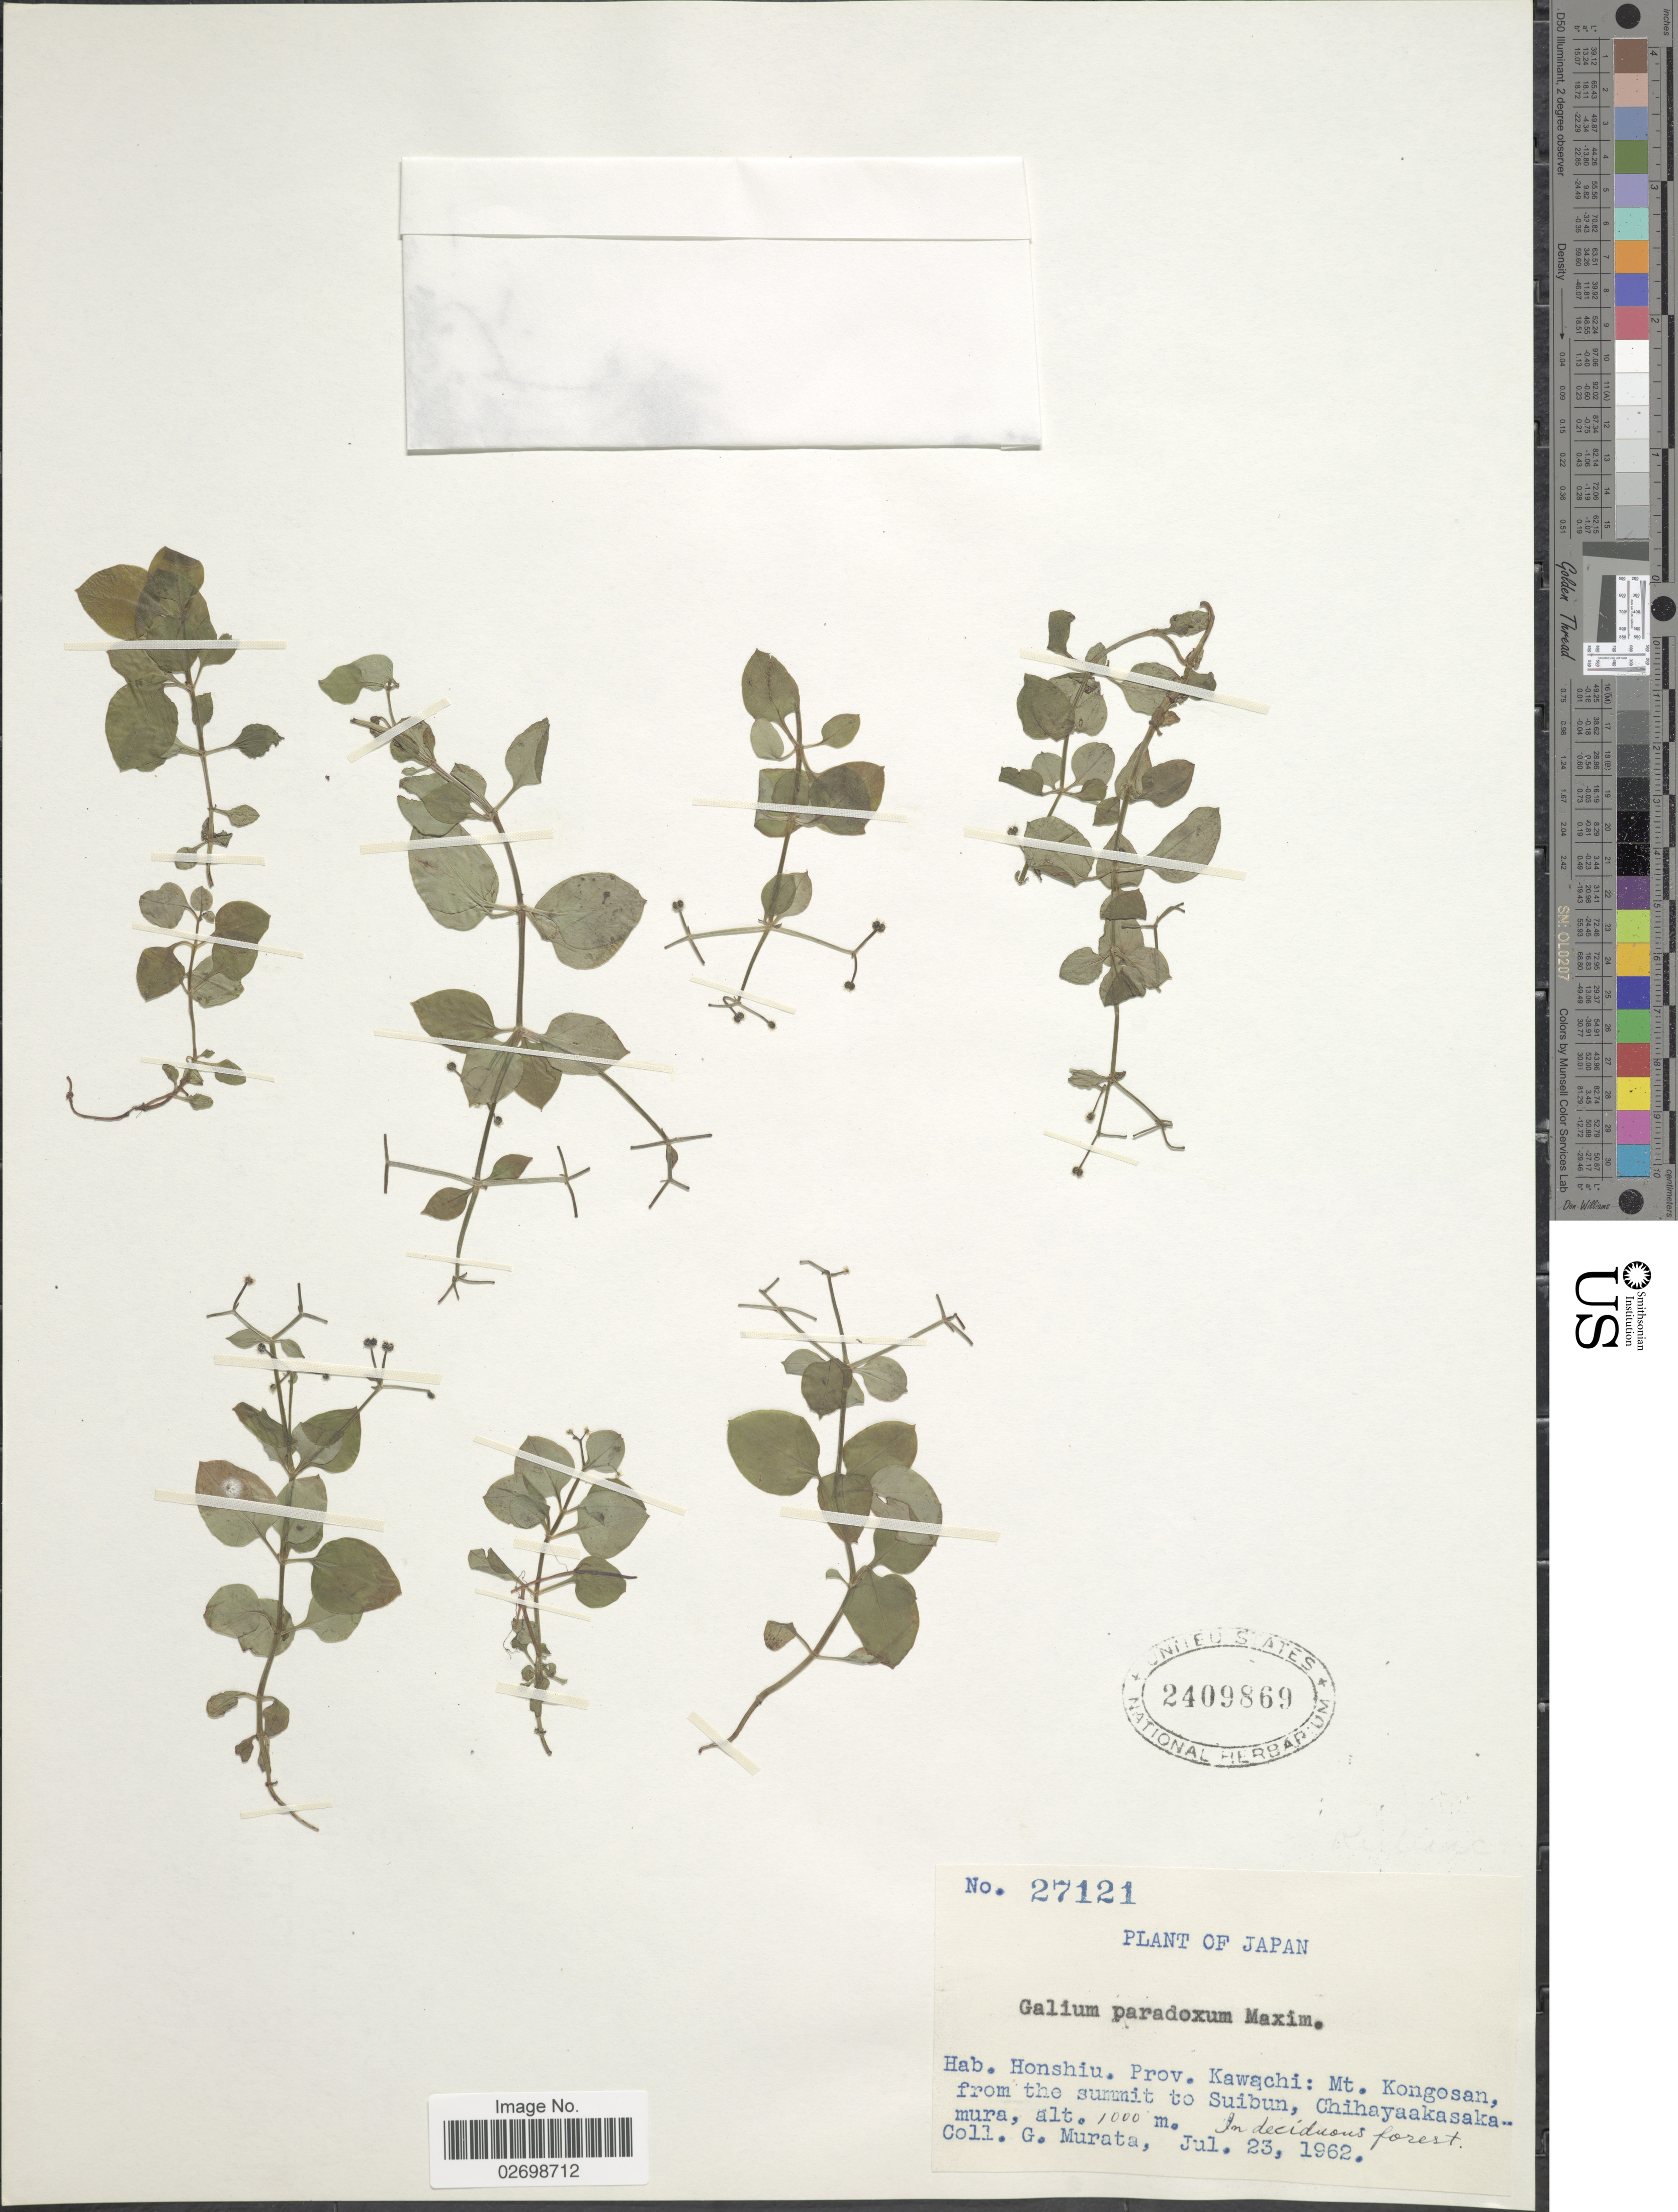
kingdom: Plantae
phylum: Tracheophyta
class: Magnoliopsida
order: Gentianales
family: Rubiaceae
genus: Galium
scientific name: Galium paradoxum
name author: Maxim.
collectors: G. Murata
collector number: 27121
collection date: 1962-07-23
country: Japan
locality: Honshu, Prov. Kawachi: Mt. Kongosan from the summit to Suibun, Chihayaakasakmura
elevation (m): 1000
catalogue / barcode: US 2409869